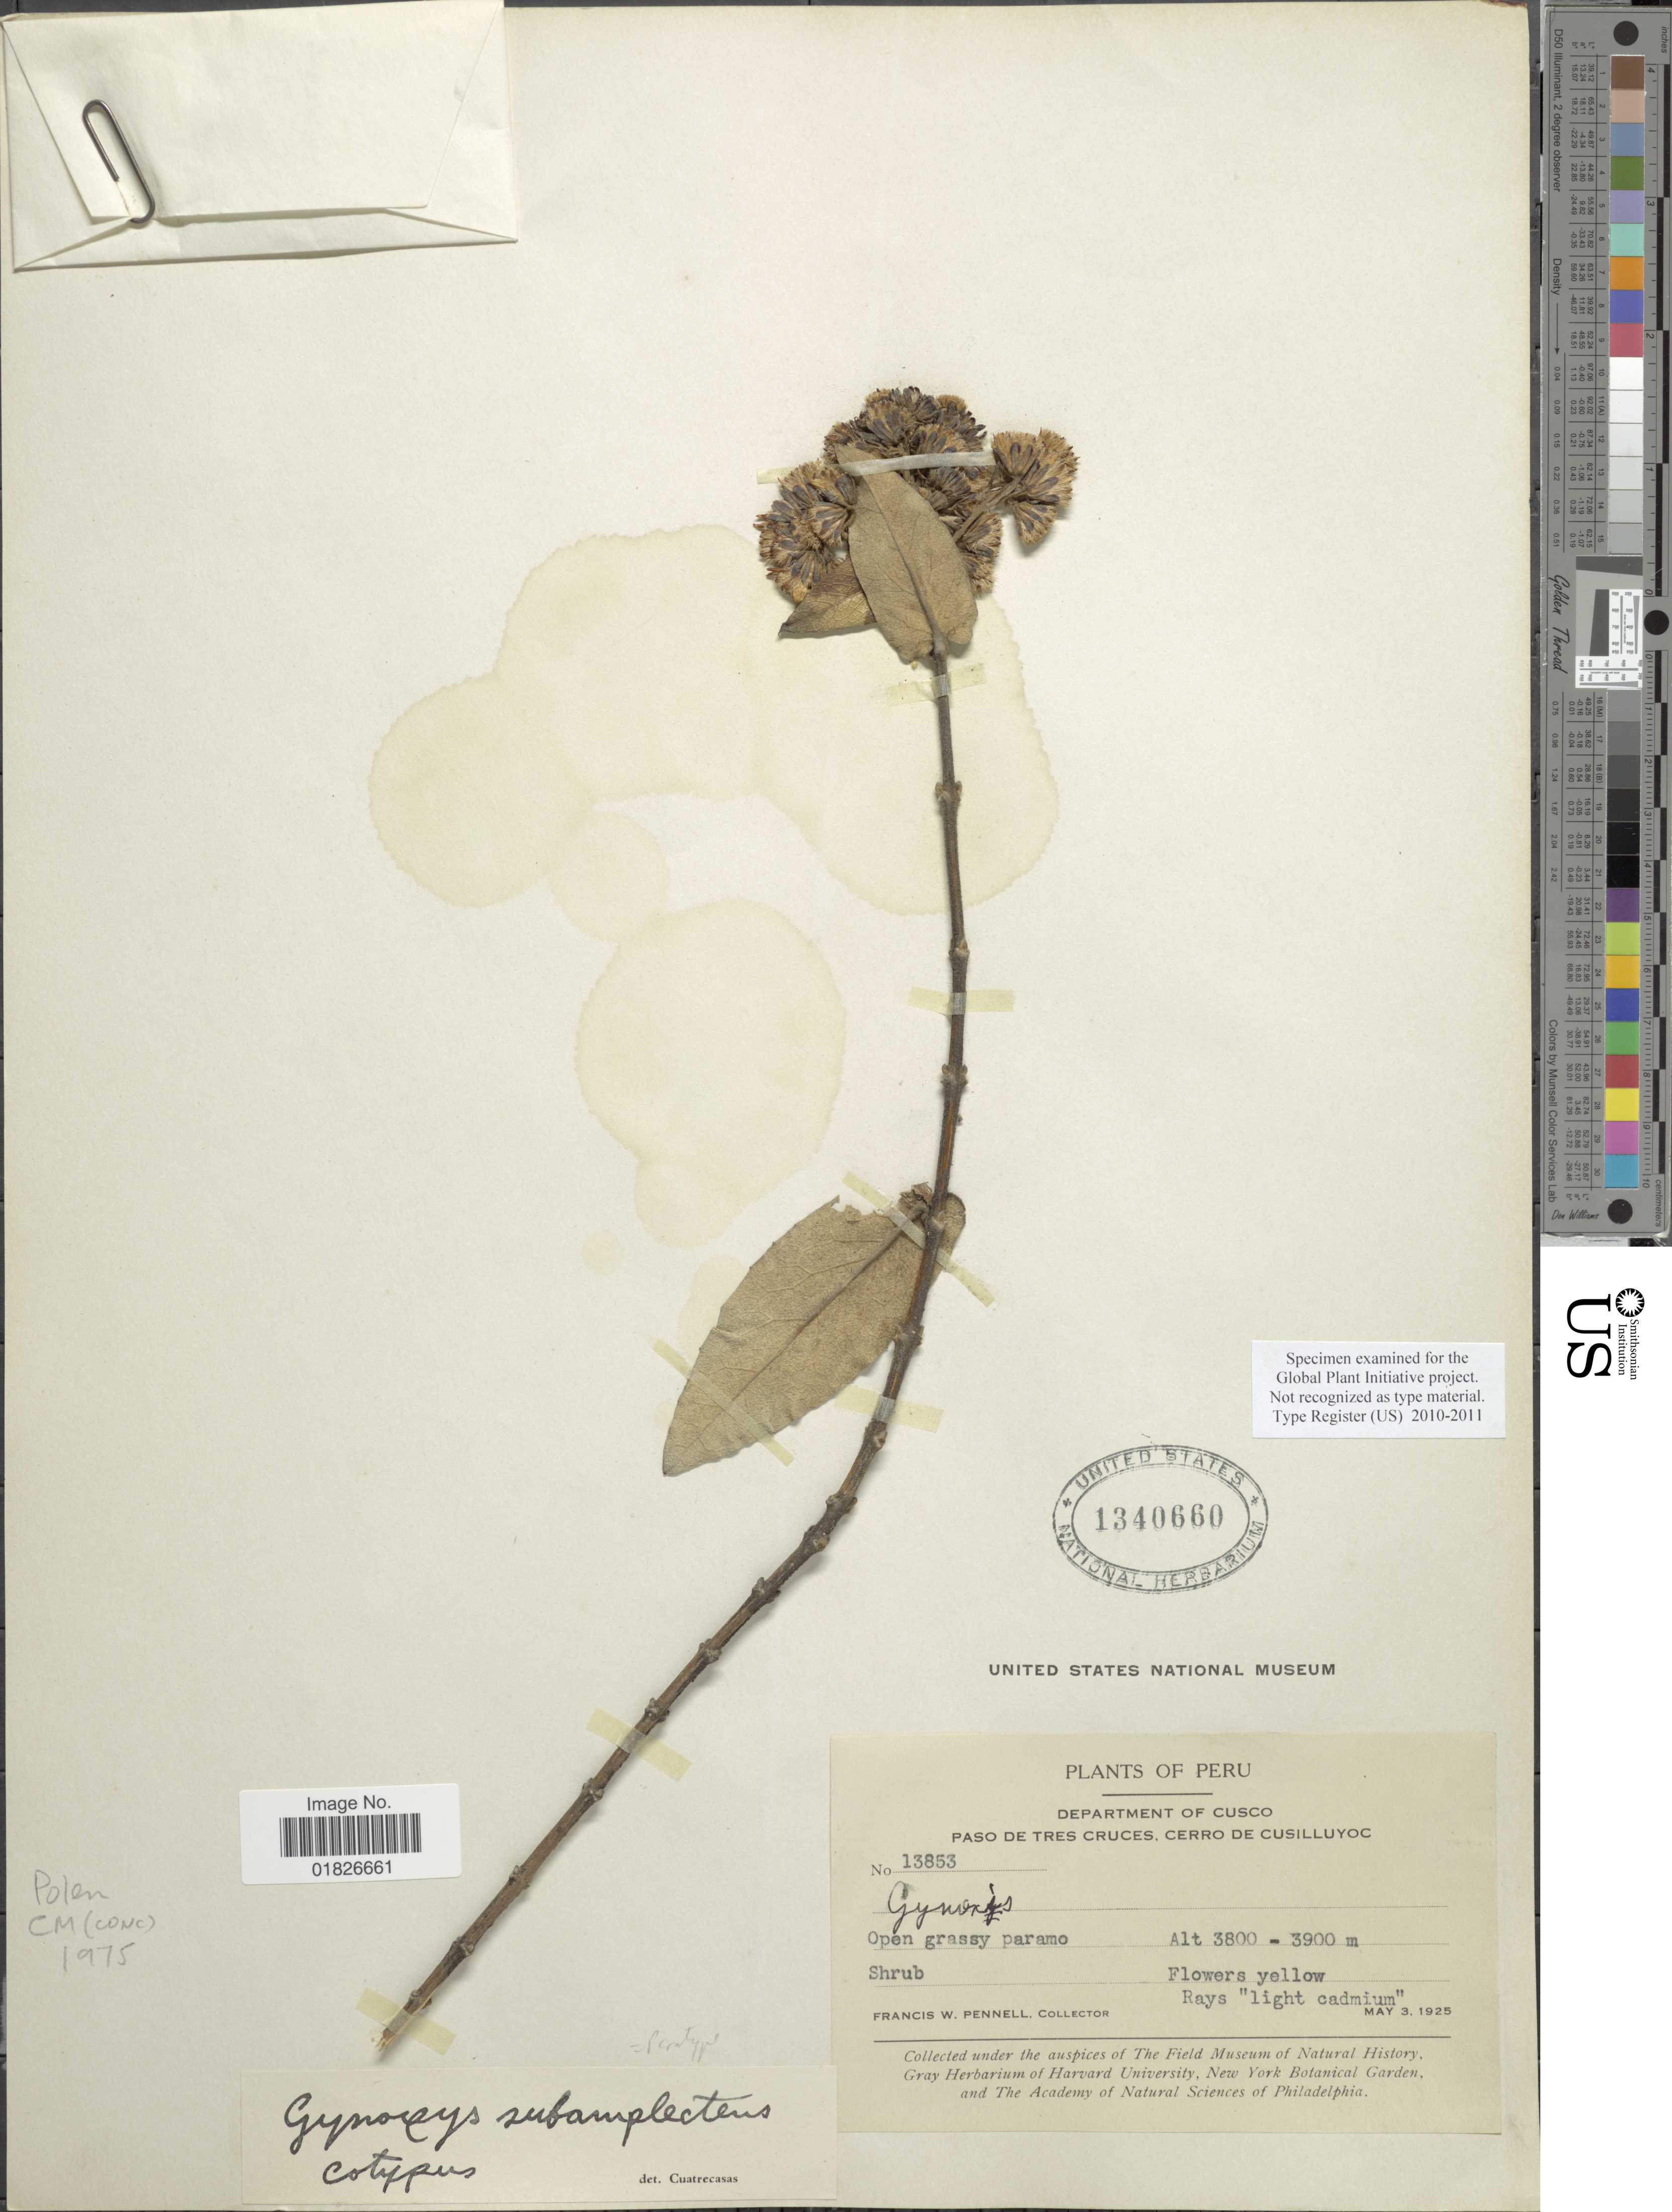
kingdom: Plantae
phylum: Tracheophyta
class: Magnoliopsida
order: Asterales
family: Asteraceae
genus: Gynoxys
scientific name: Gynoxys subamplectens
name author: Cuatrec.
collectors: F. W. Pennell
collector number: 13853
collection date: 1925-05-03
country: Peru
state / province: Cusco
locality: Paso de Tres Cruces, Cerro de Cusilluyoc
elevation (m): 3800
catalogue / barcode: US 1340660